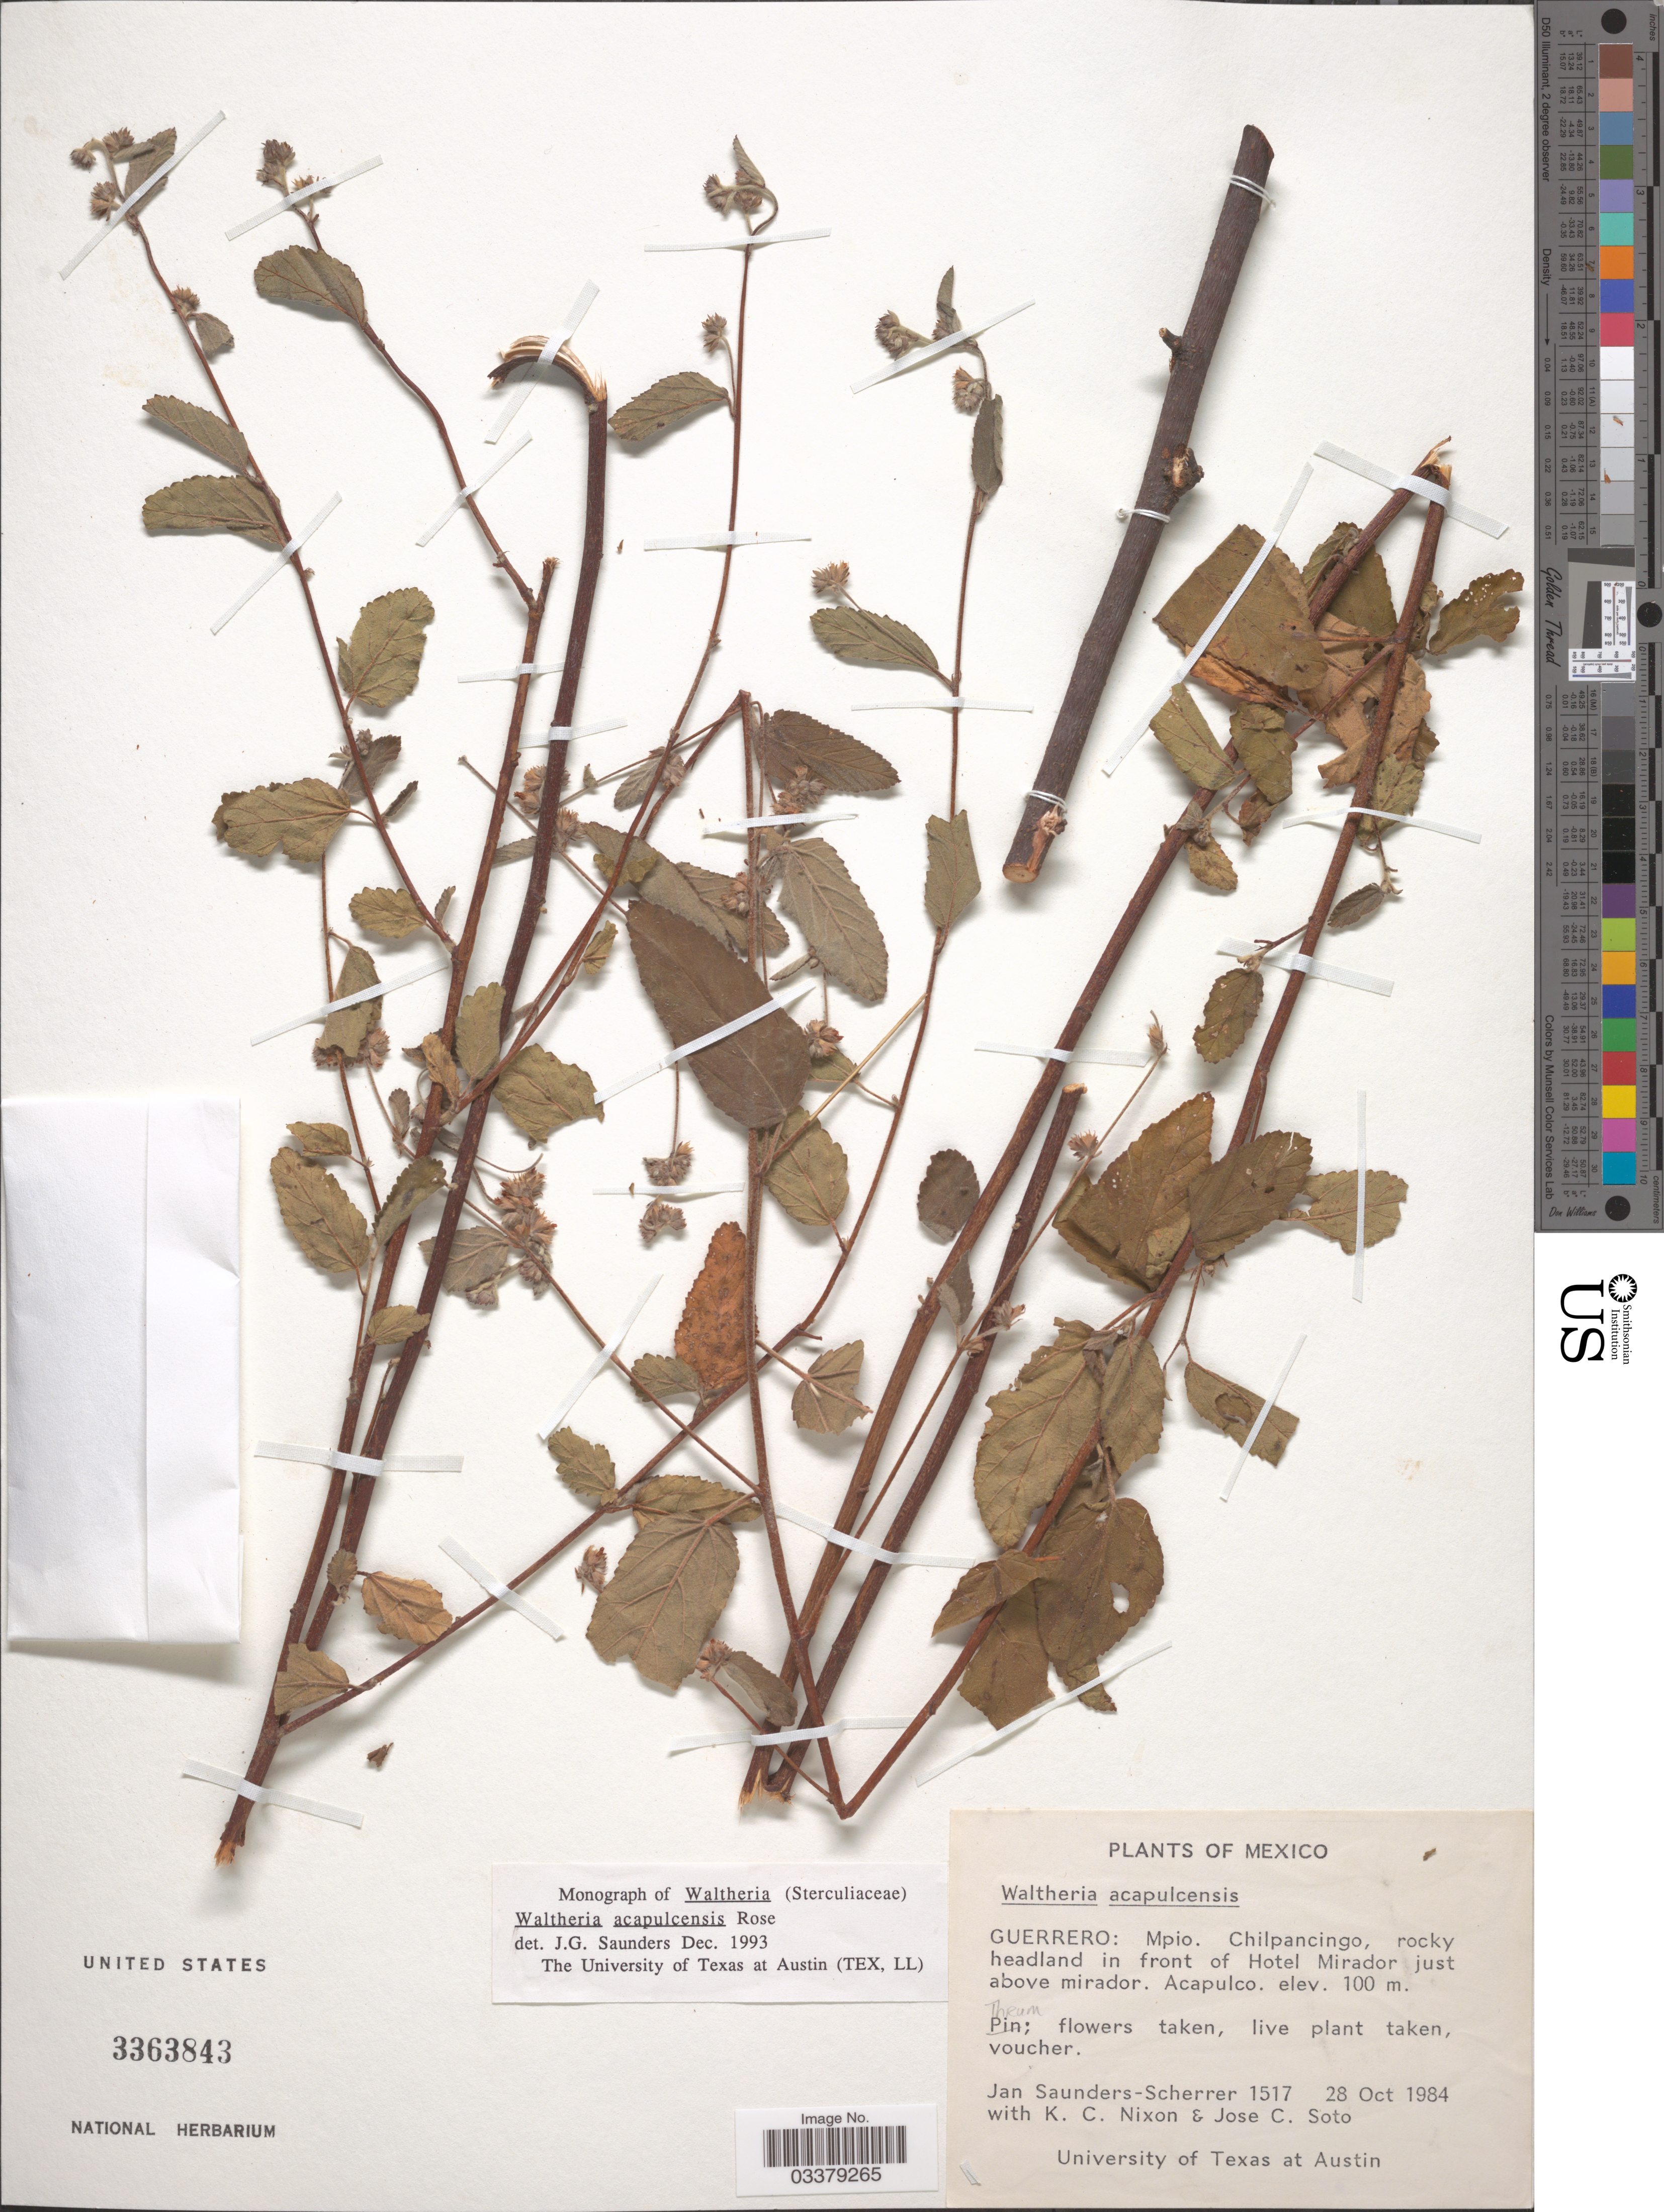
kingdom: Plantae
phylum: Tracheophyta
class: Magnoliopsida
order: Malvales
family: Malvaceae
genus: Waltheria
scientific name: Waltheria acapulcensis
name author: Rose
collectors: J. Saunders-Scherrer, K. Nixon & J. Soto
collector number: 1517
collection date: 1984-10-28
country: Mexico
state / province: Guerrero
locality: Mpio. Chilpancingo, rocky headland in front of Hotel Mirador just above mirador. Acapulco.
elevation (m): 100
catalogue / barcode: US 3363843